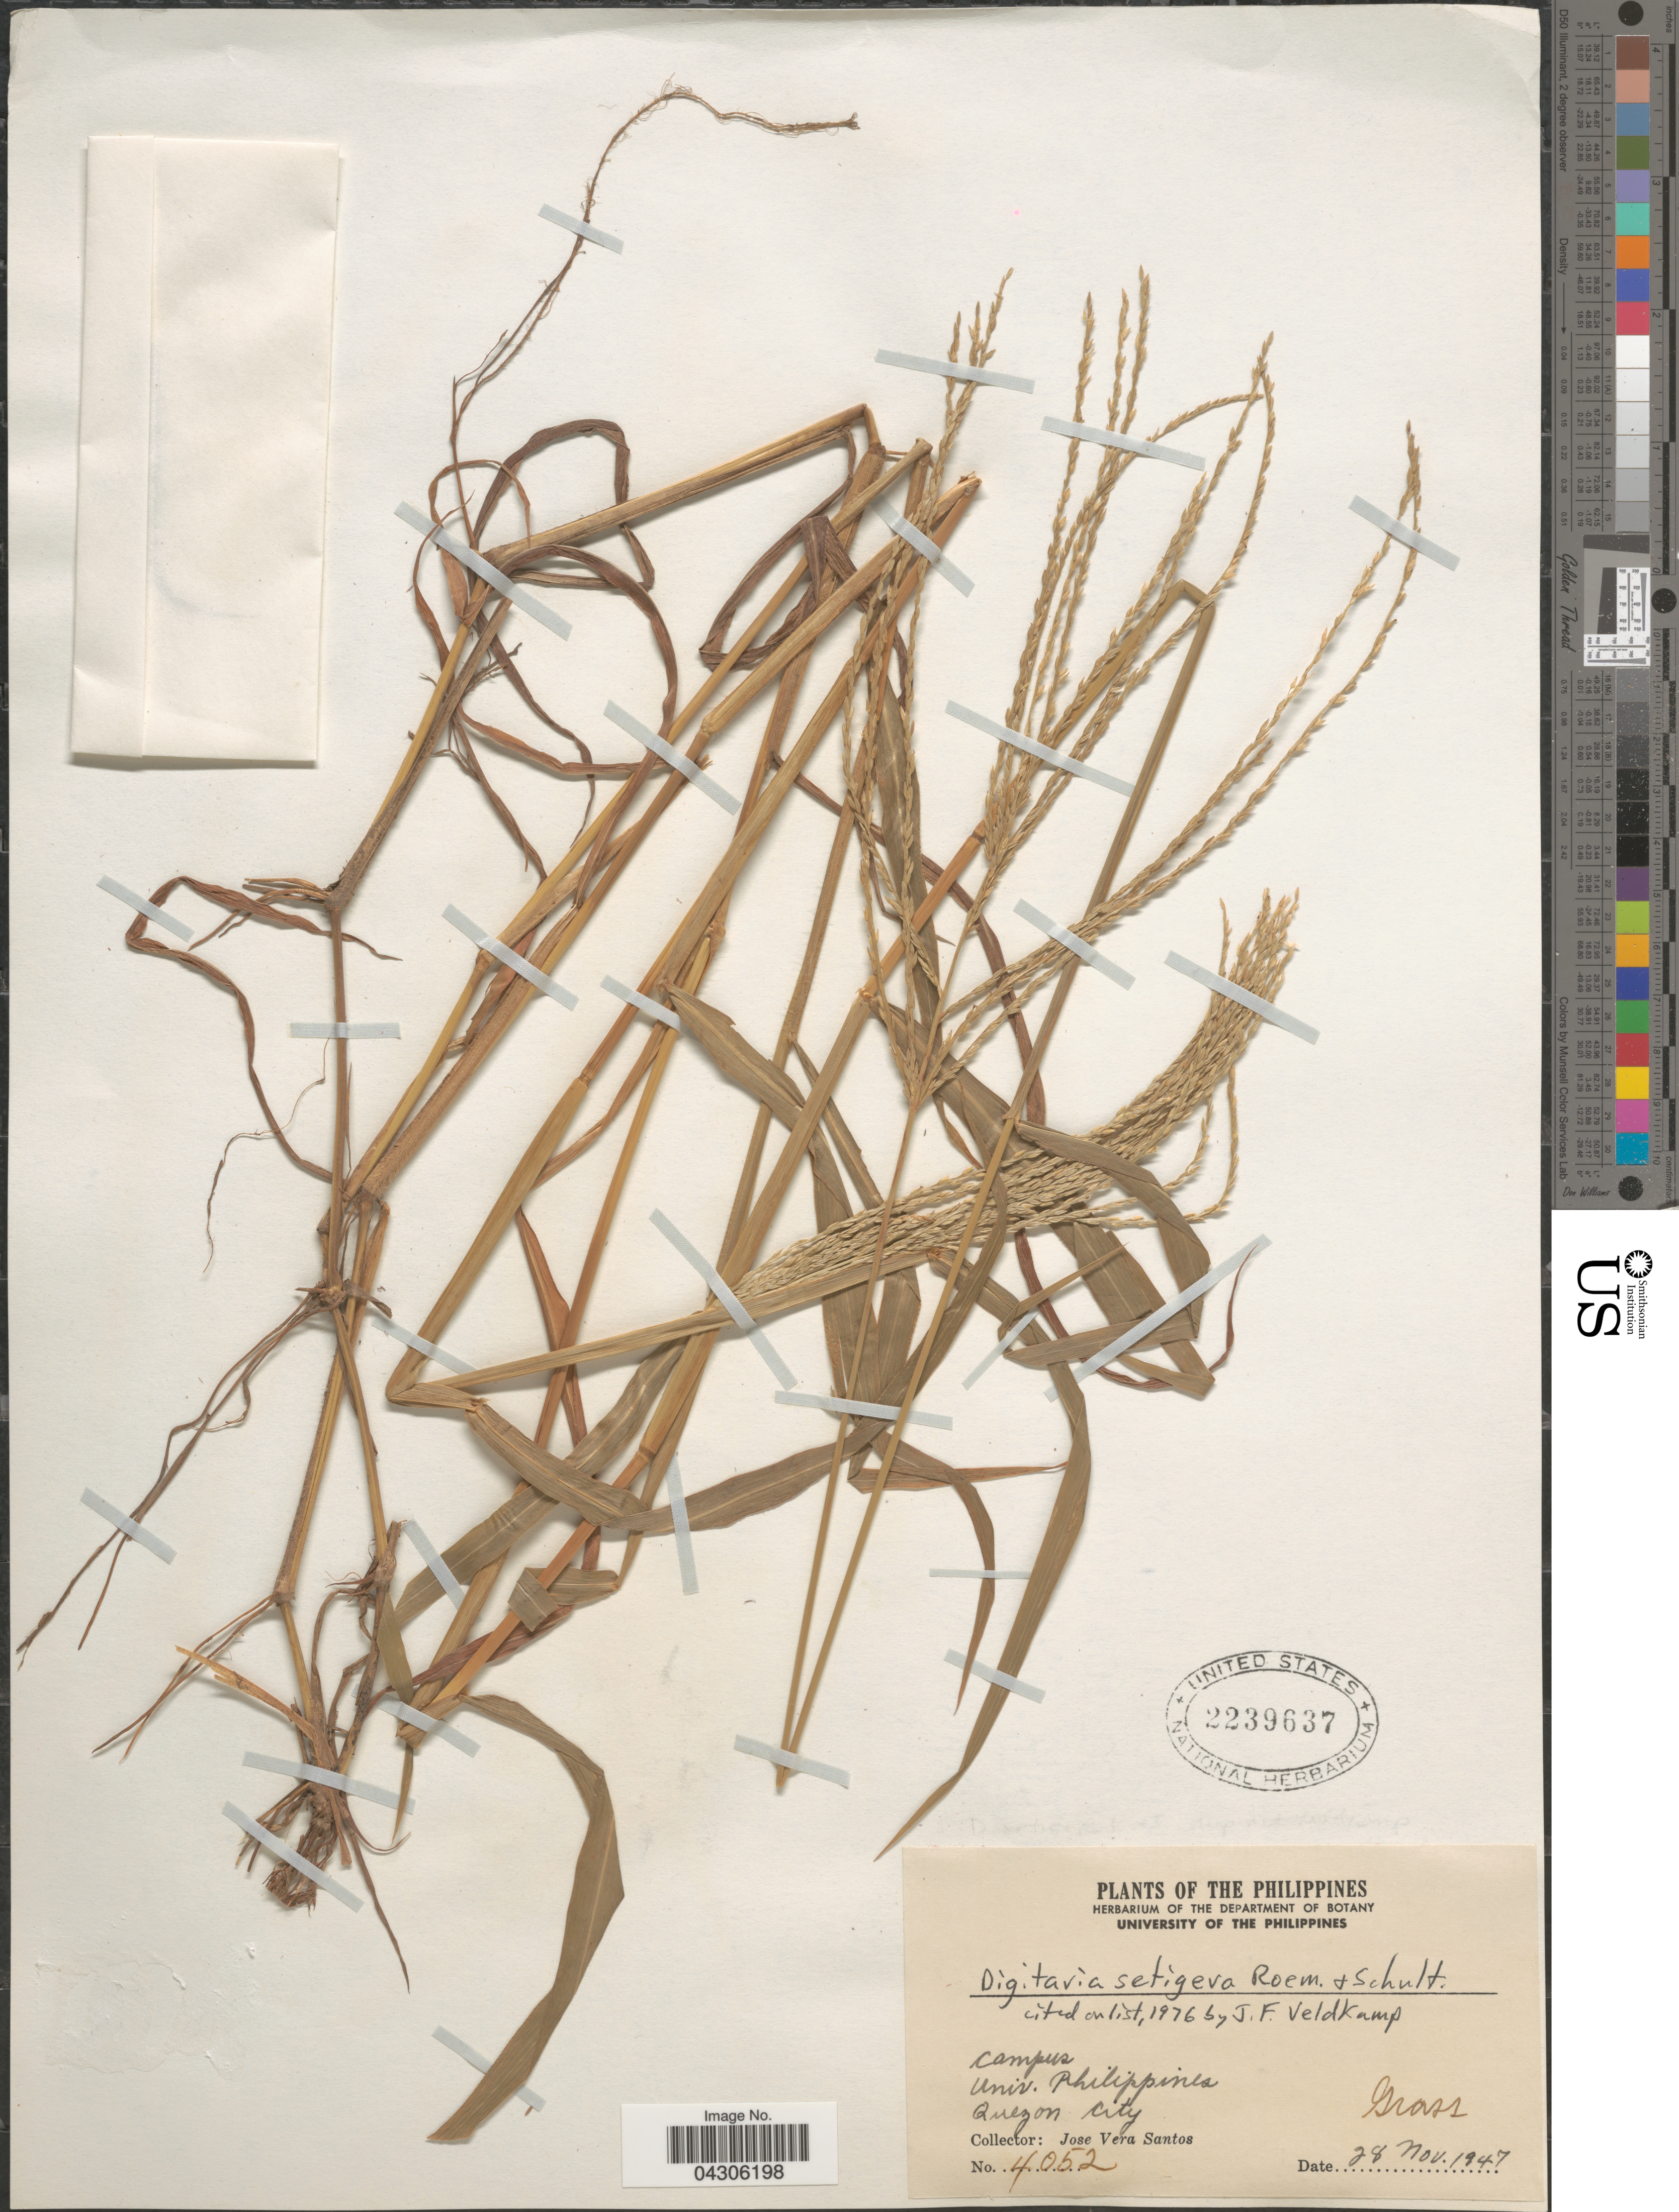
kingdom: Plantae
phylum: Tracheophyta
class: Liliopsida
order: Poales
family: Poaceae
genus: Digitaria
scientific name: Digitaria setigera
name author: Roth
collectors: J. Vera Santos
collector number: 4052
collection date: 1947-11-28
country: Philippines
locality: Campus. Univ. Philippines. Quezon City.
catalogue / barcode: US 2239637